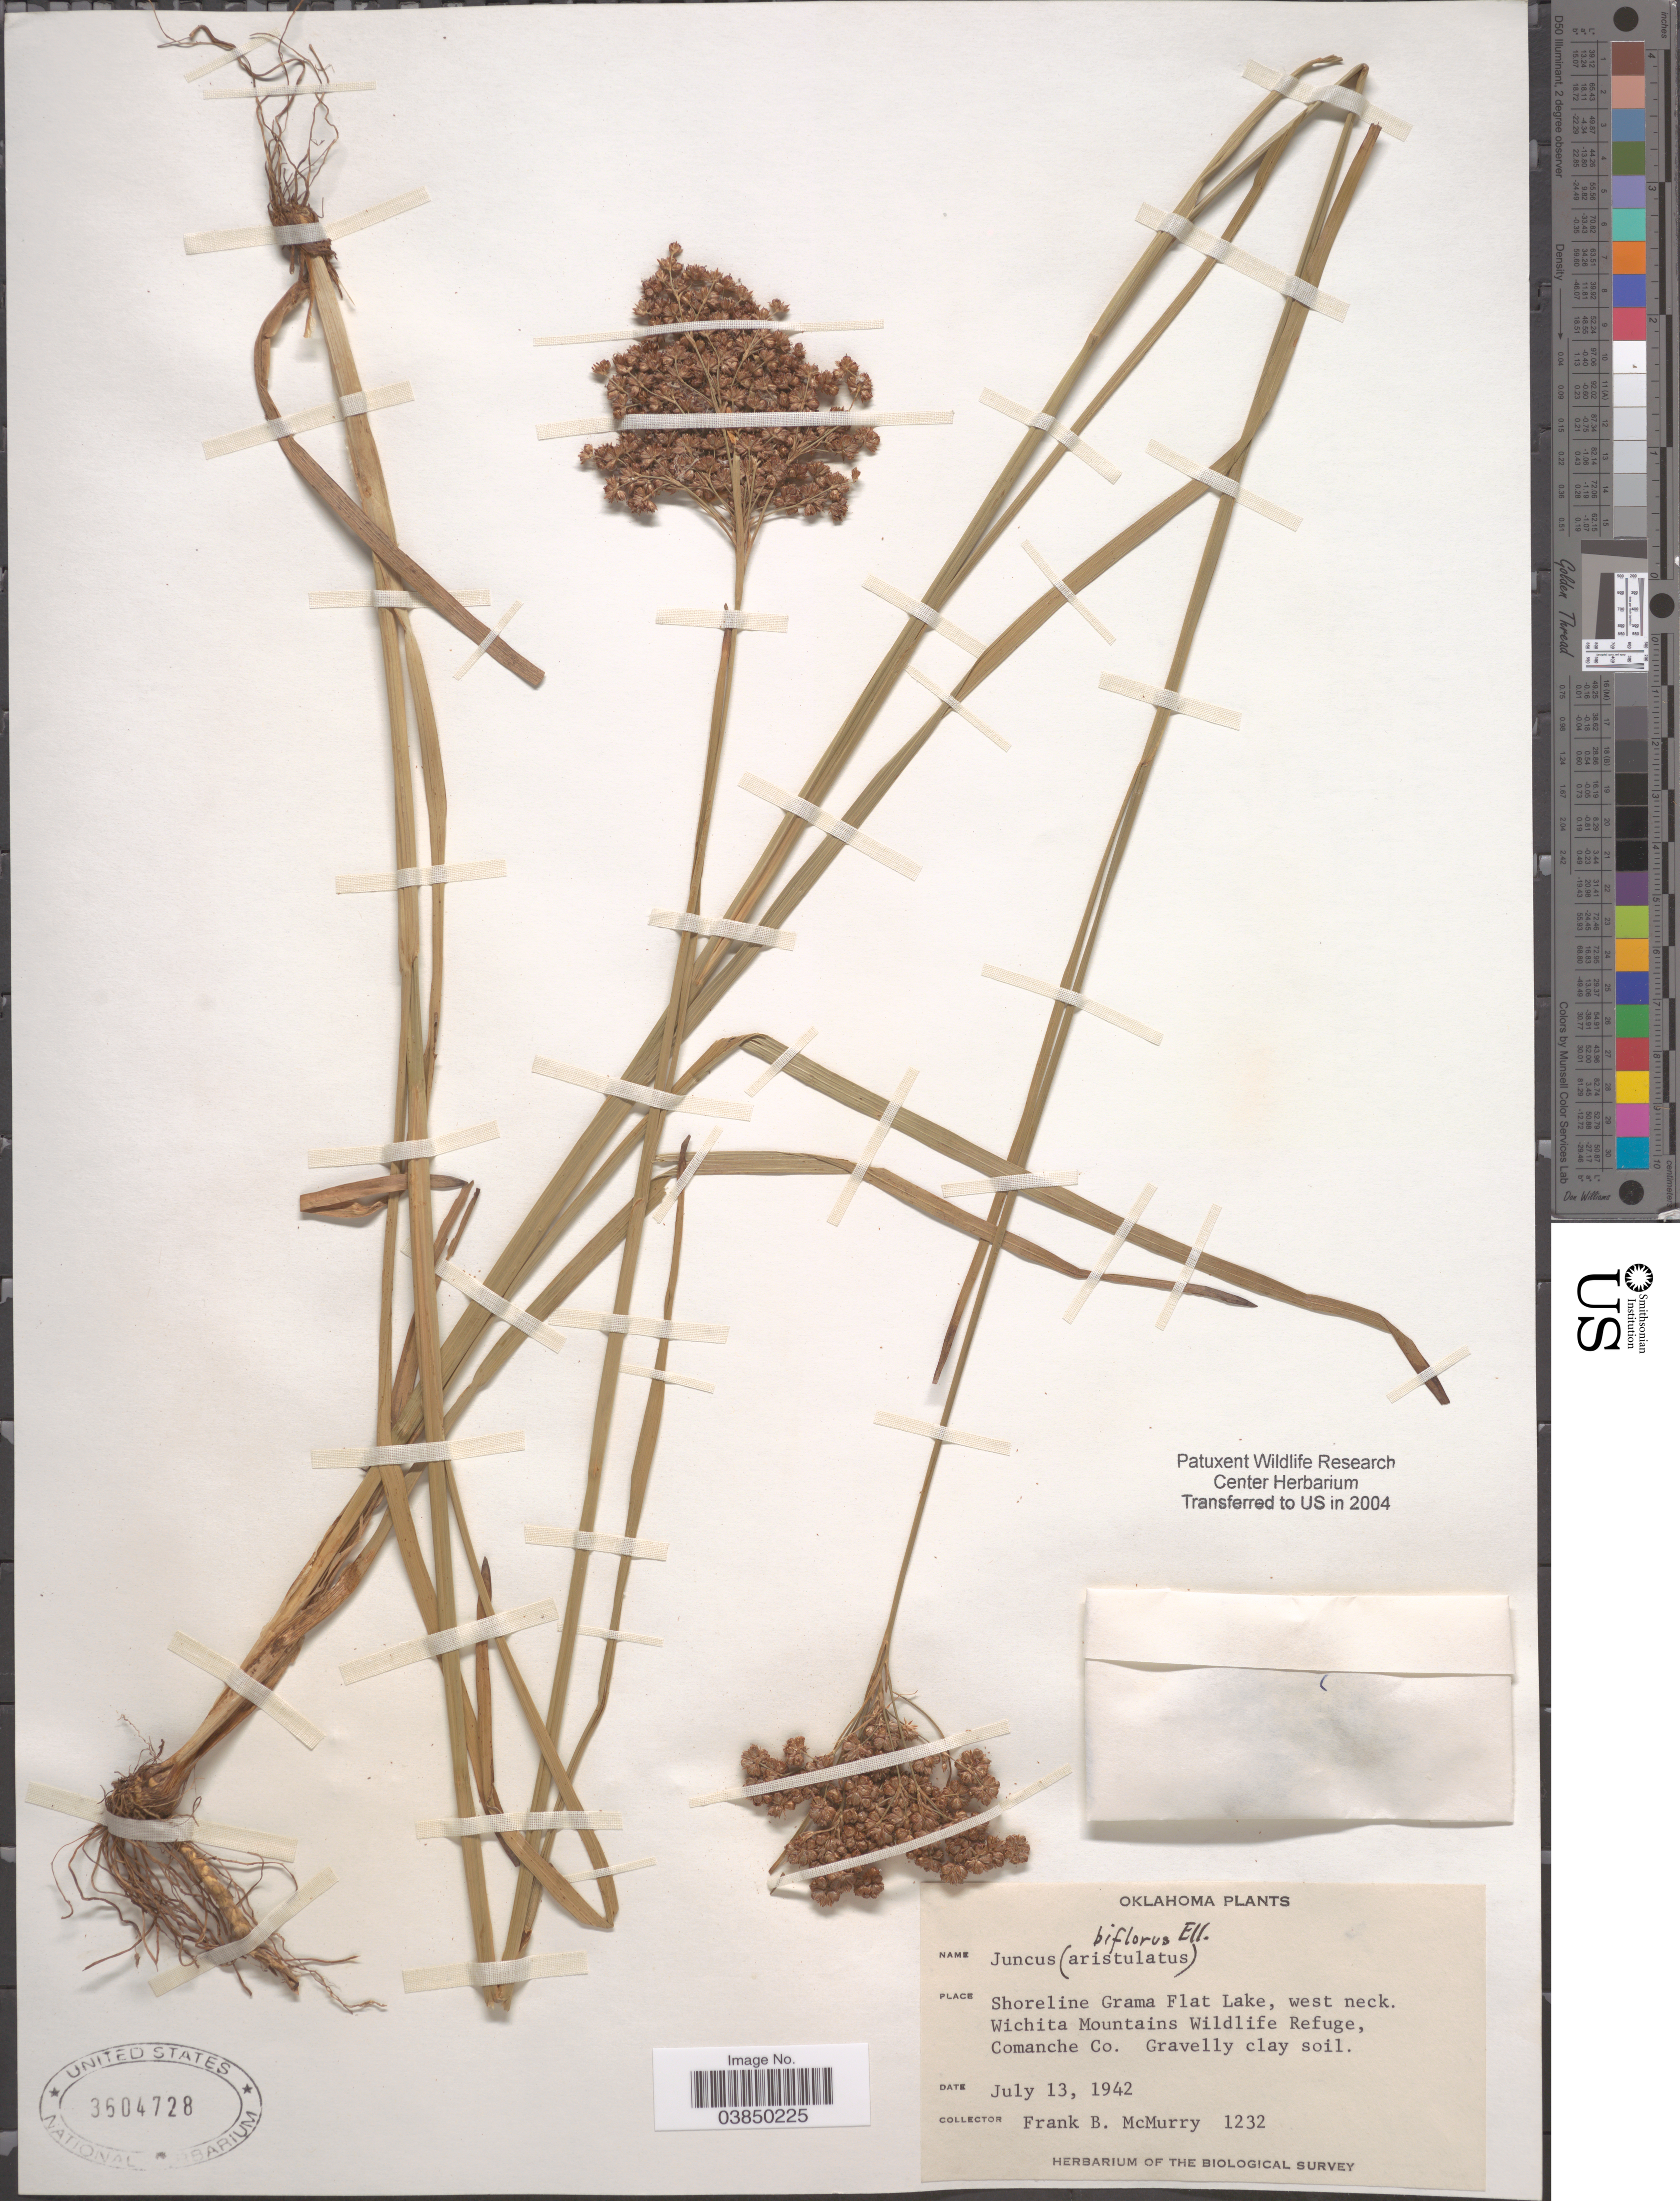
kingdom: Plantae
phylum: Tracheophyta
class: Liliopsida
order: Poales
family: Juncaceae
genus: Juncus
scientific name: Juncus biflorus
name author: Ell.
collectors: F. B. McMurry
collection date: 1942-07-13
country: United States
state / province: Oklahoma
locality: Shoreline Grama Flat Lake, west neck. Wichita Mountains Wildlife Refuge. Comanche Co.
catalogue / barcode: US 3604728